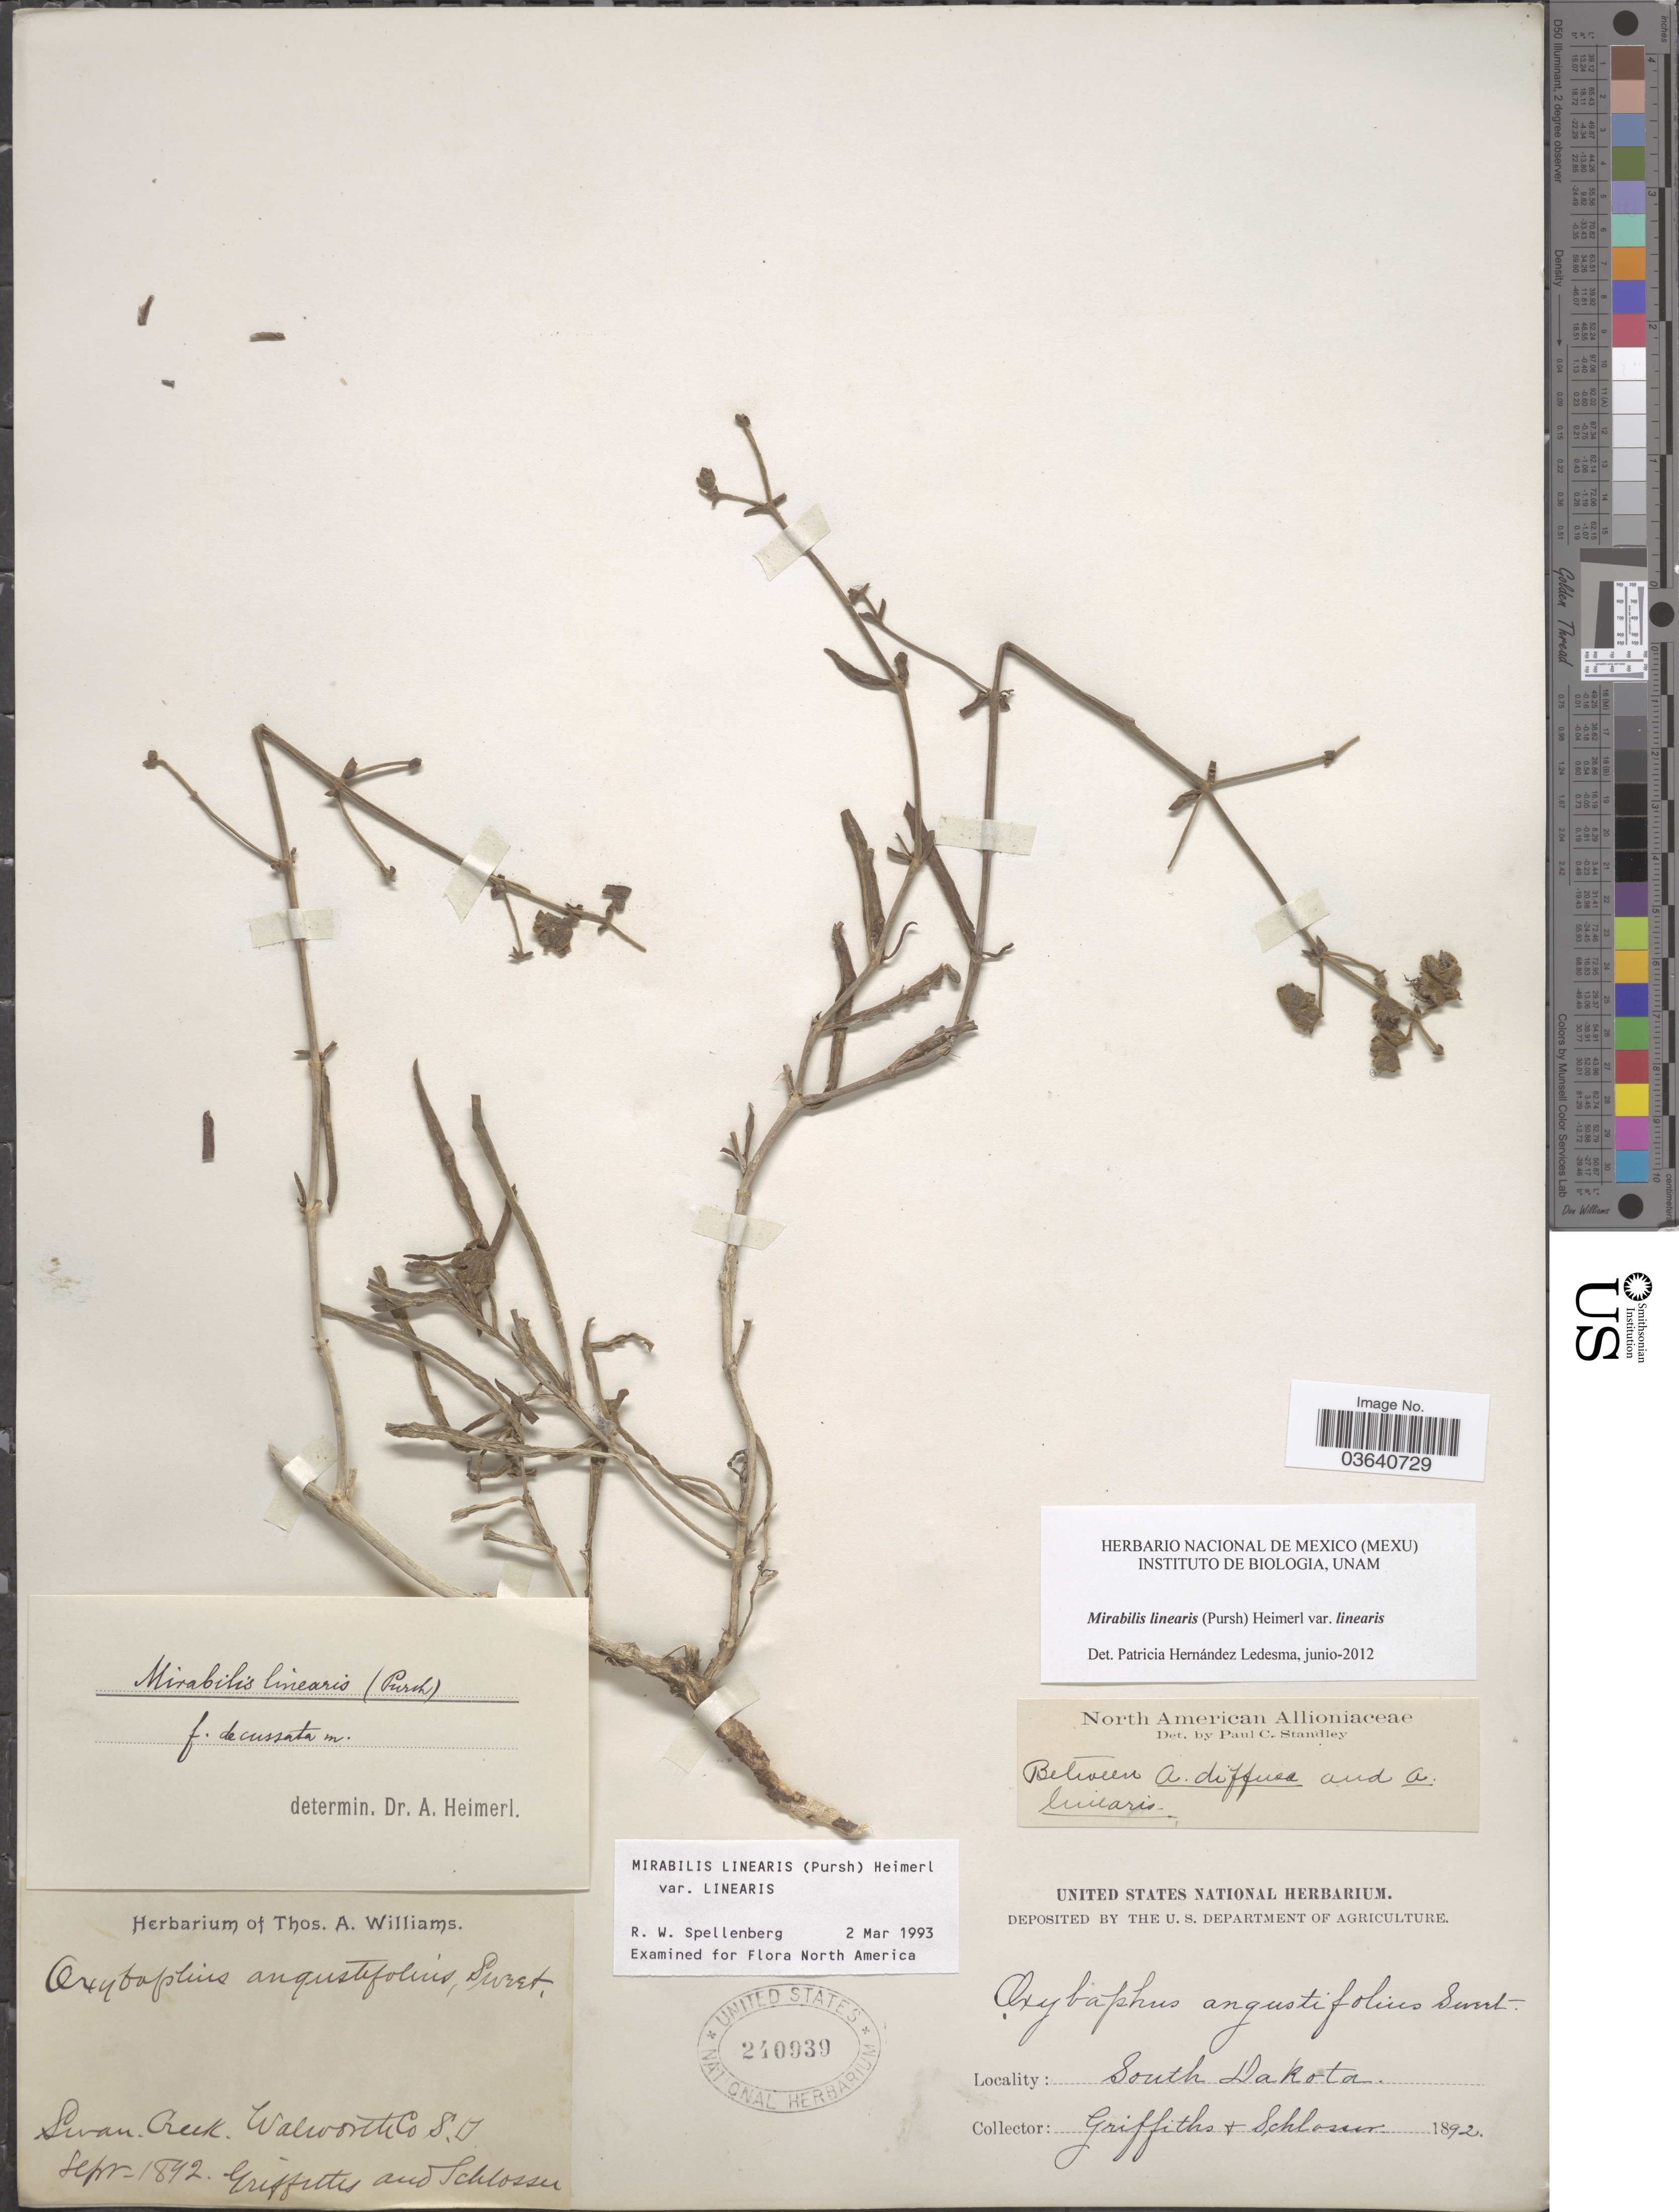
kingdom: Plantae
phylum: Tracheophyta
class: Magnoliopsida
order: Caryophyllales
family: Nyctaginaceae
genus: Mirabilis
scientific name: Mirabilis linearis var. linearis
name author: (Pursh) Heimerl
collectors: -- Griffiths & -. Schlosser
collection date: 1892-09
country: United States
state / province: South Dakota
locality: Swan Creek. Walworth Co.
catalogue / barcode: US 240939